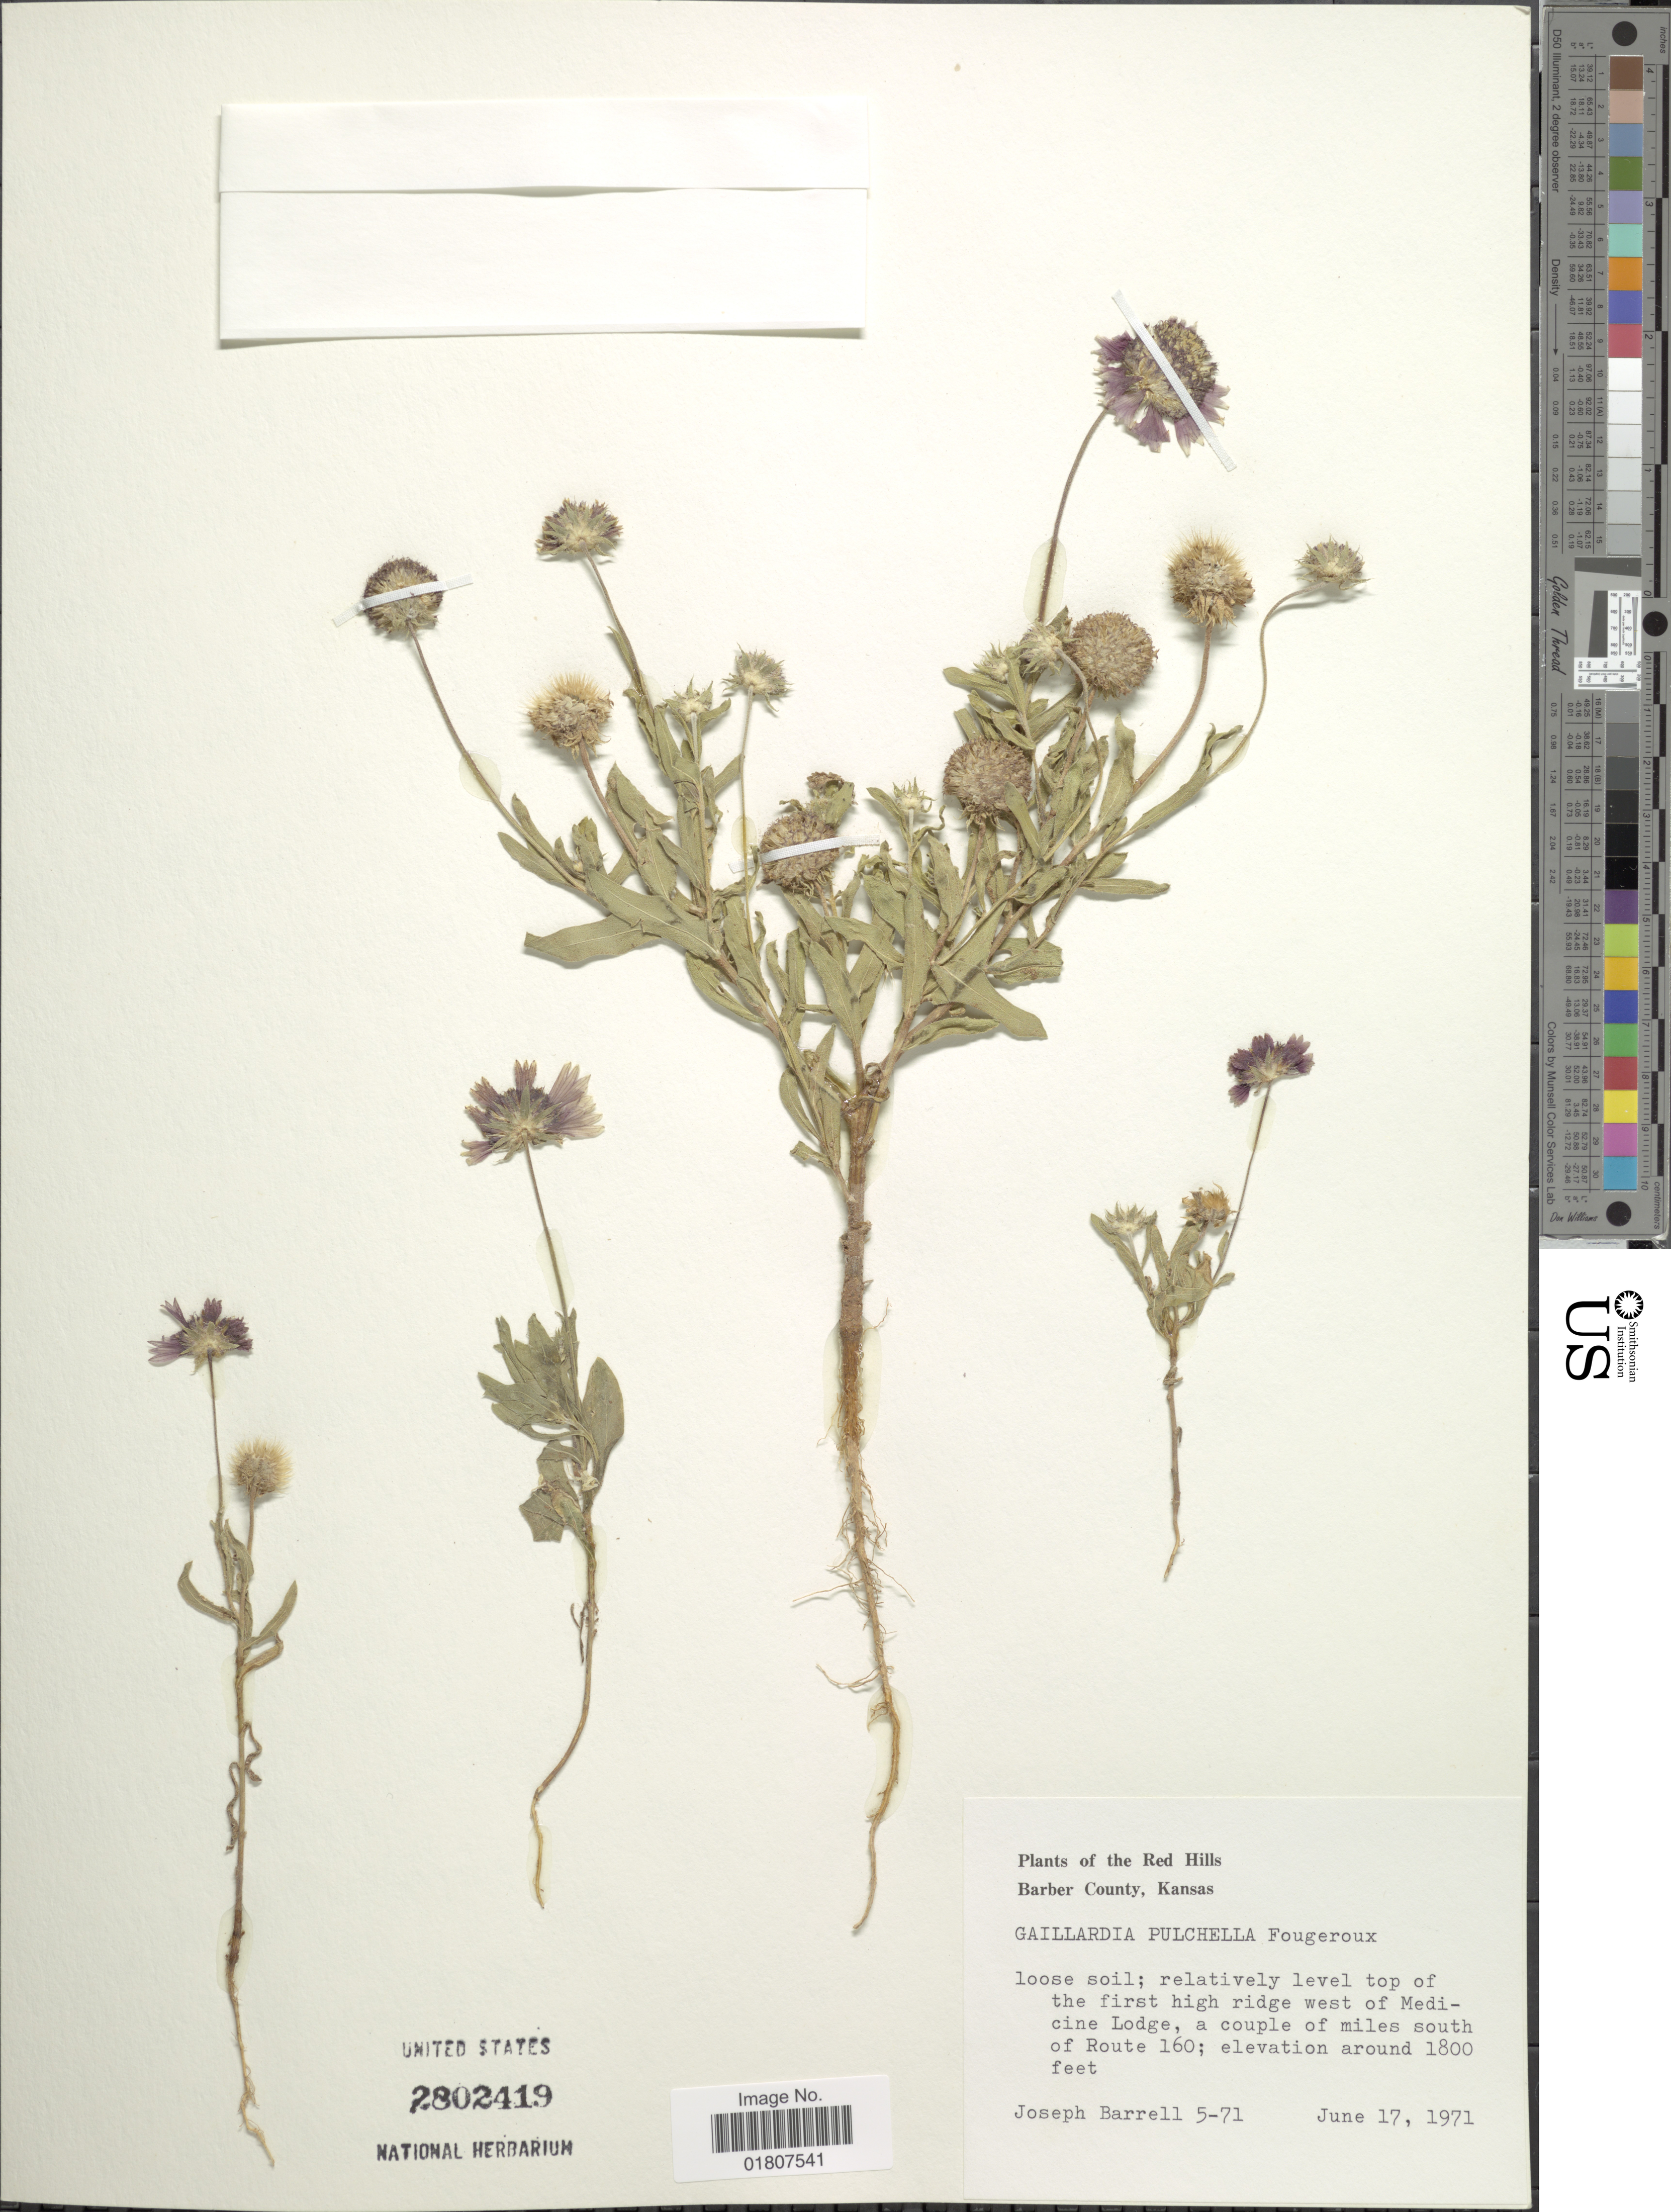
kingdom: Plantae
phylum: Tracheophyta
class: Magnoliopsida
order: Asterales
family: Asteraceae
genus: Gaillardia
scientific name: Gaillardia pulchella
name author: Foug.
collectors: J. Barrell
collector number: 5-71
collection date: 1971-06-17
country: United States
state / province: Kansas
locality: Red Hills, Barber County. west of Medicine Lodge, a couple of miles south of Route 160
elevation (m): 549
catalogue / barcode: US 2802419